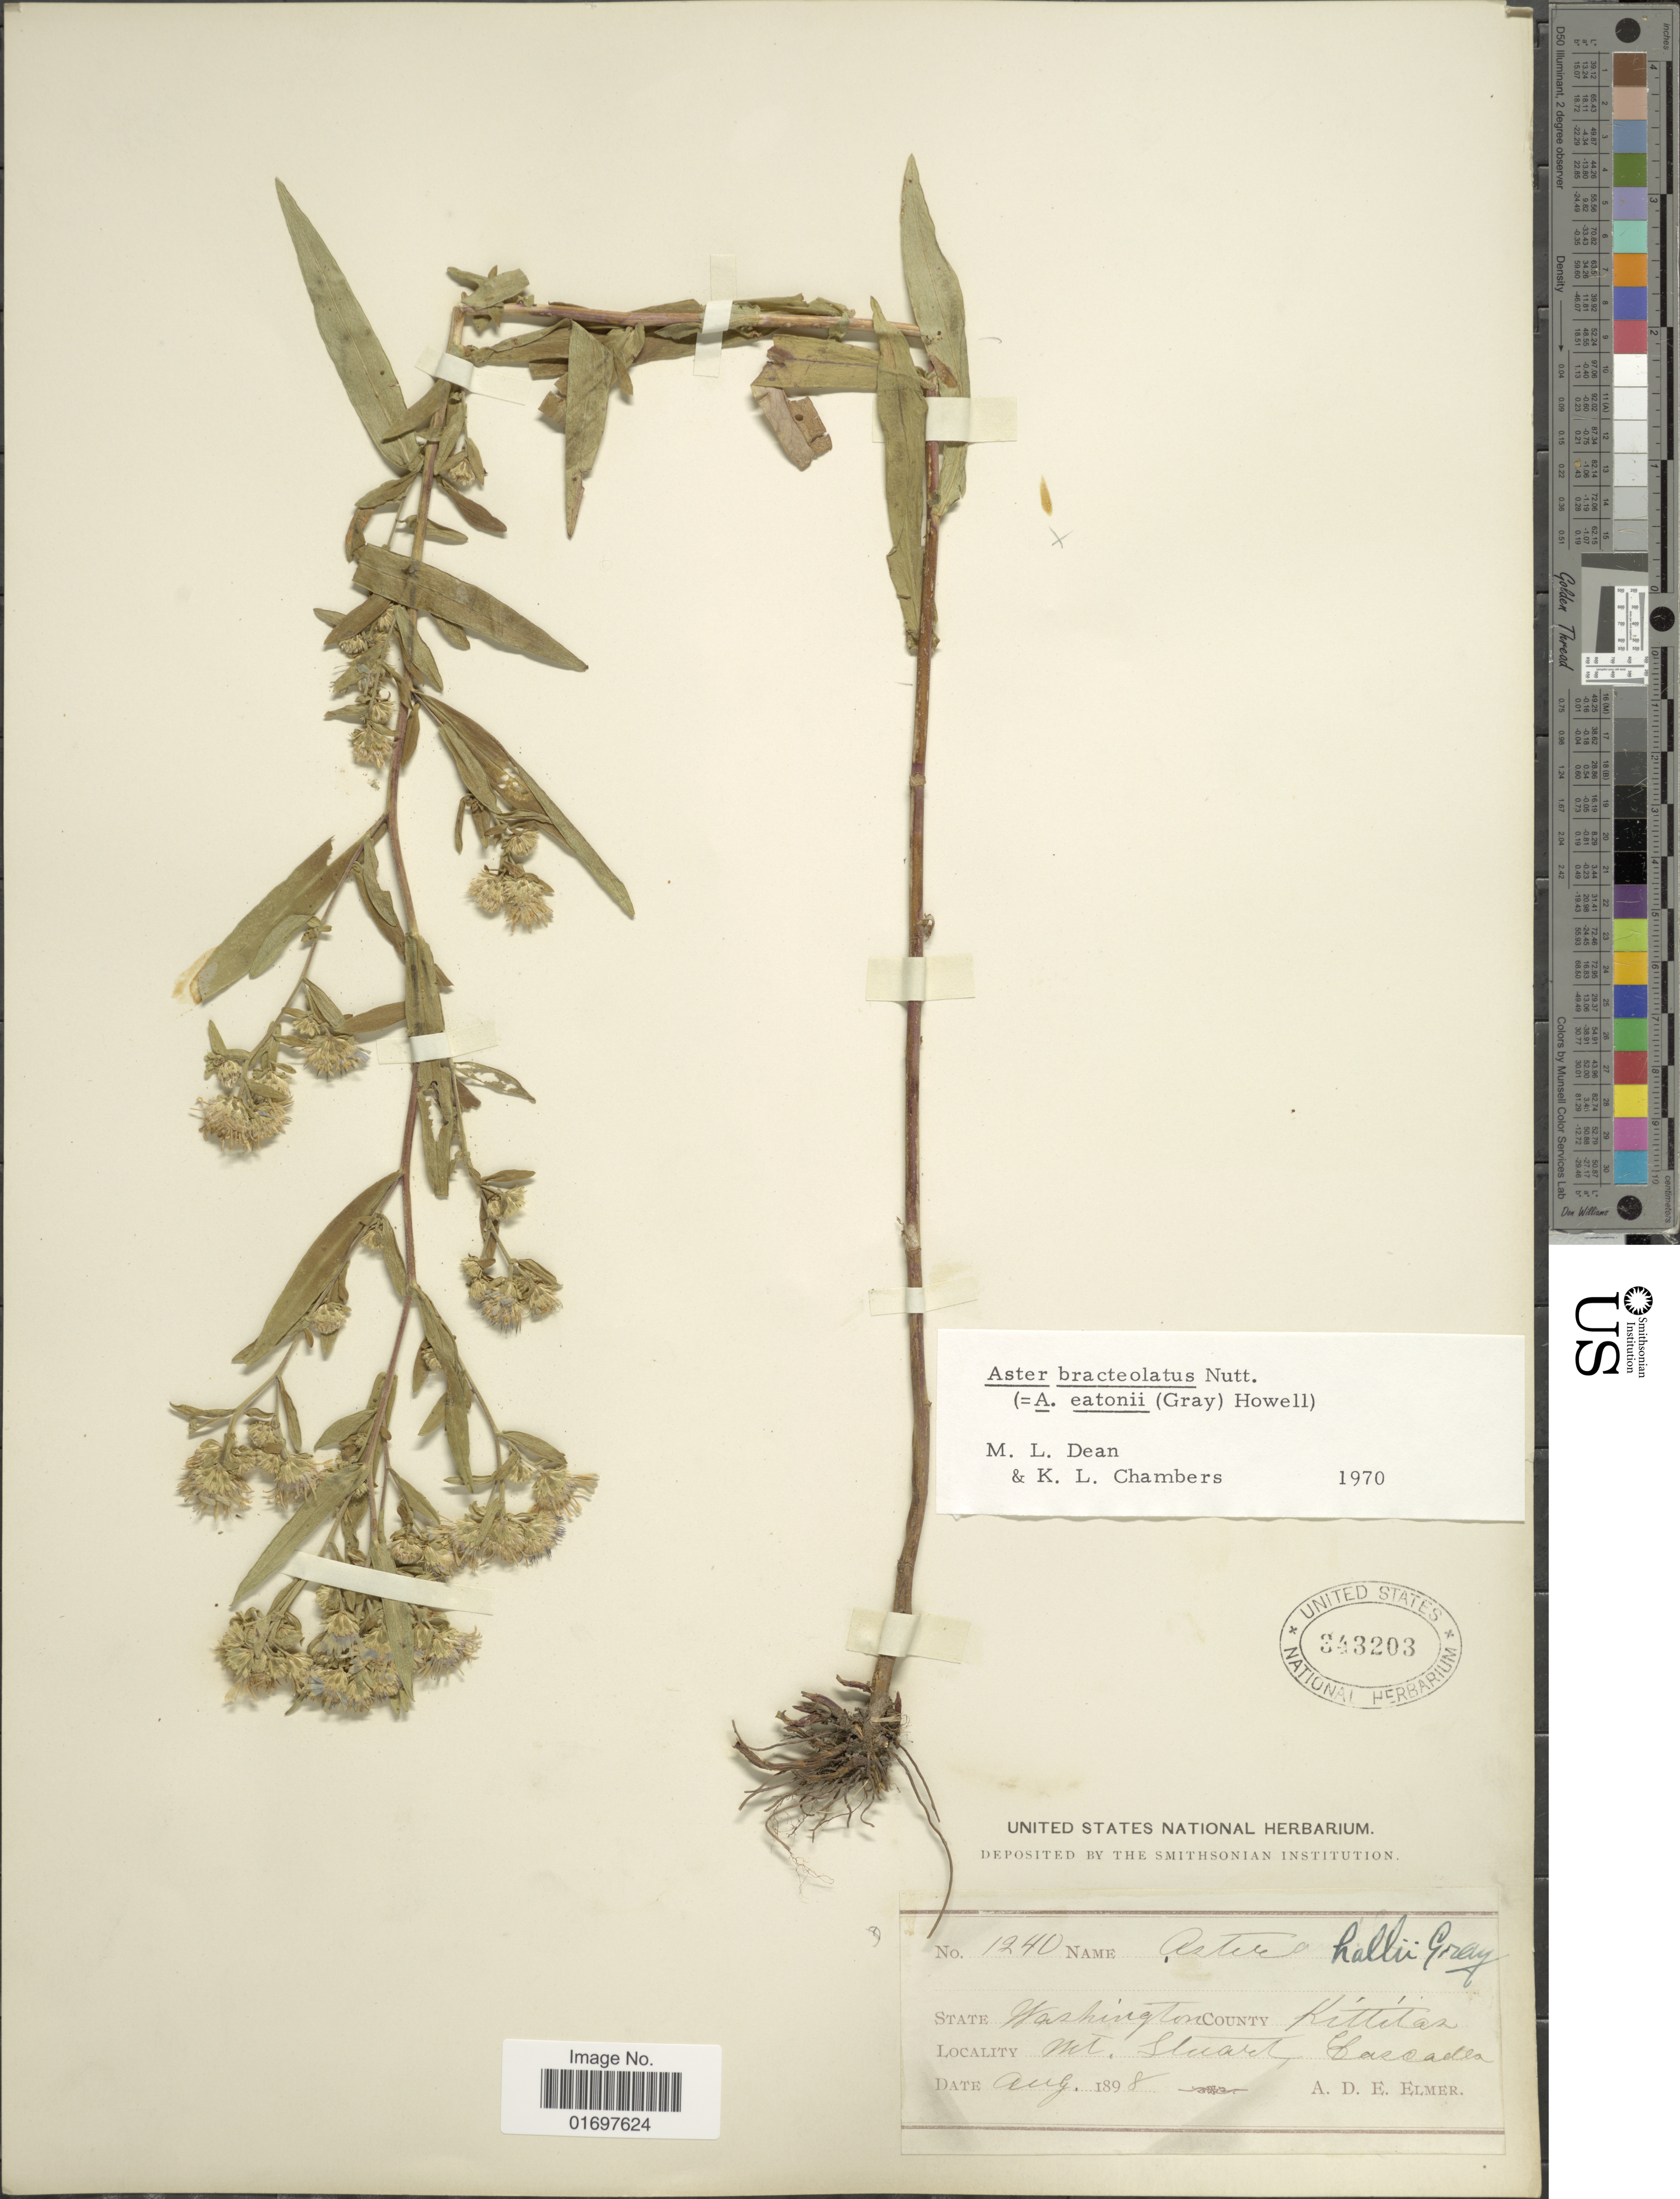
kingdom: Plantae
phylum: Tracheophyta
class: Magnoliopsida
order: Asterales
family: Asteraceae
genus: Symphyotrichum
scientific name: Symphyotrichum bracteolatum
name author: (Nutt.) G.L. Nesom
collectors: A. D. E. Elmer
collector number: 1240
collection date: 1898-08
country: United States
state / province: Washington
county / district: Kittitas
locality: State Washington County Kittitan, Mt Syruart, Cascades.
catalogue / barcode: US 343203